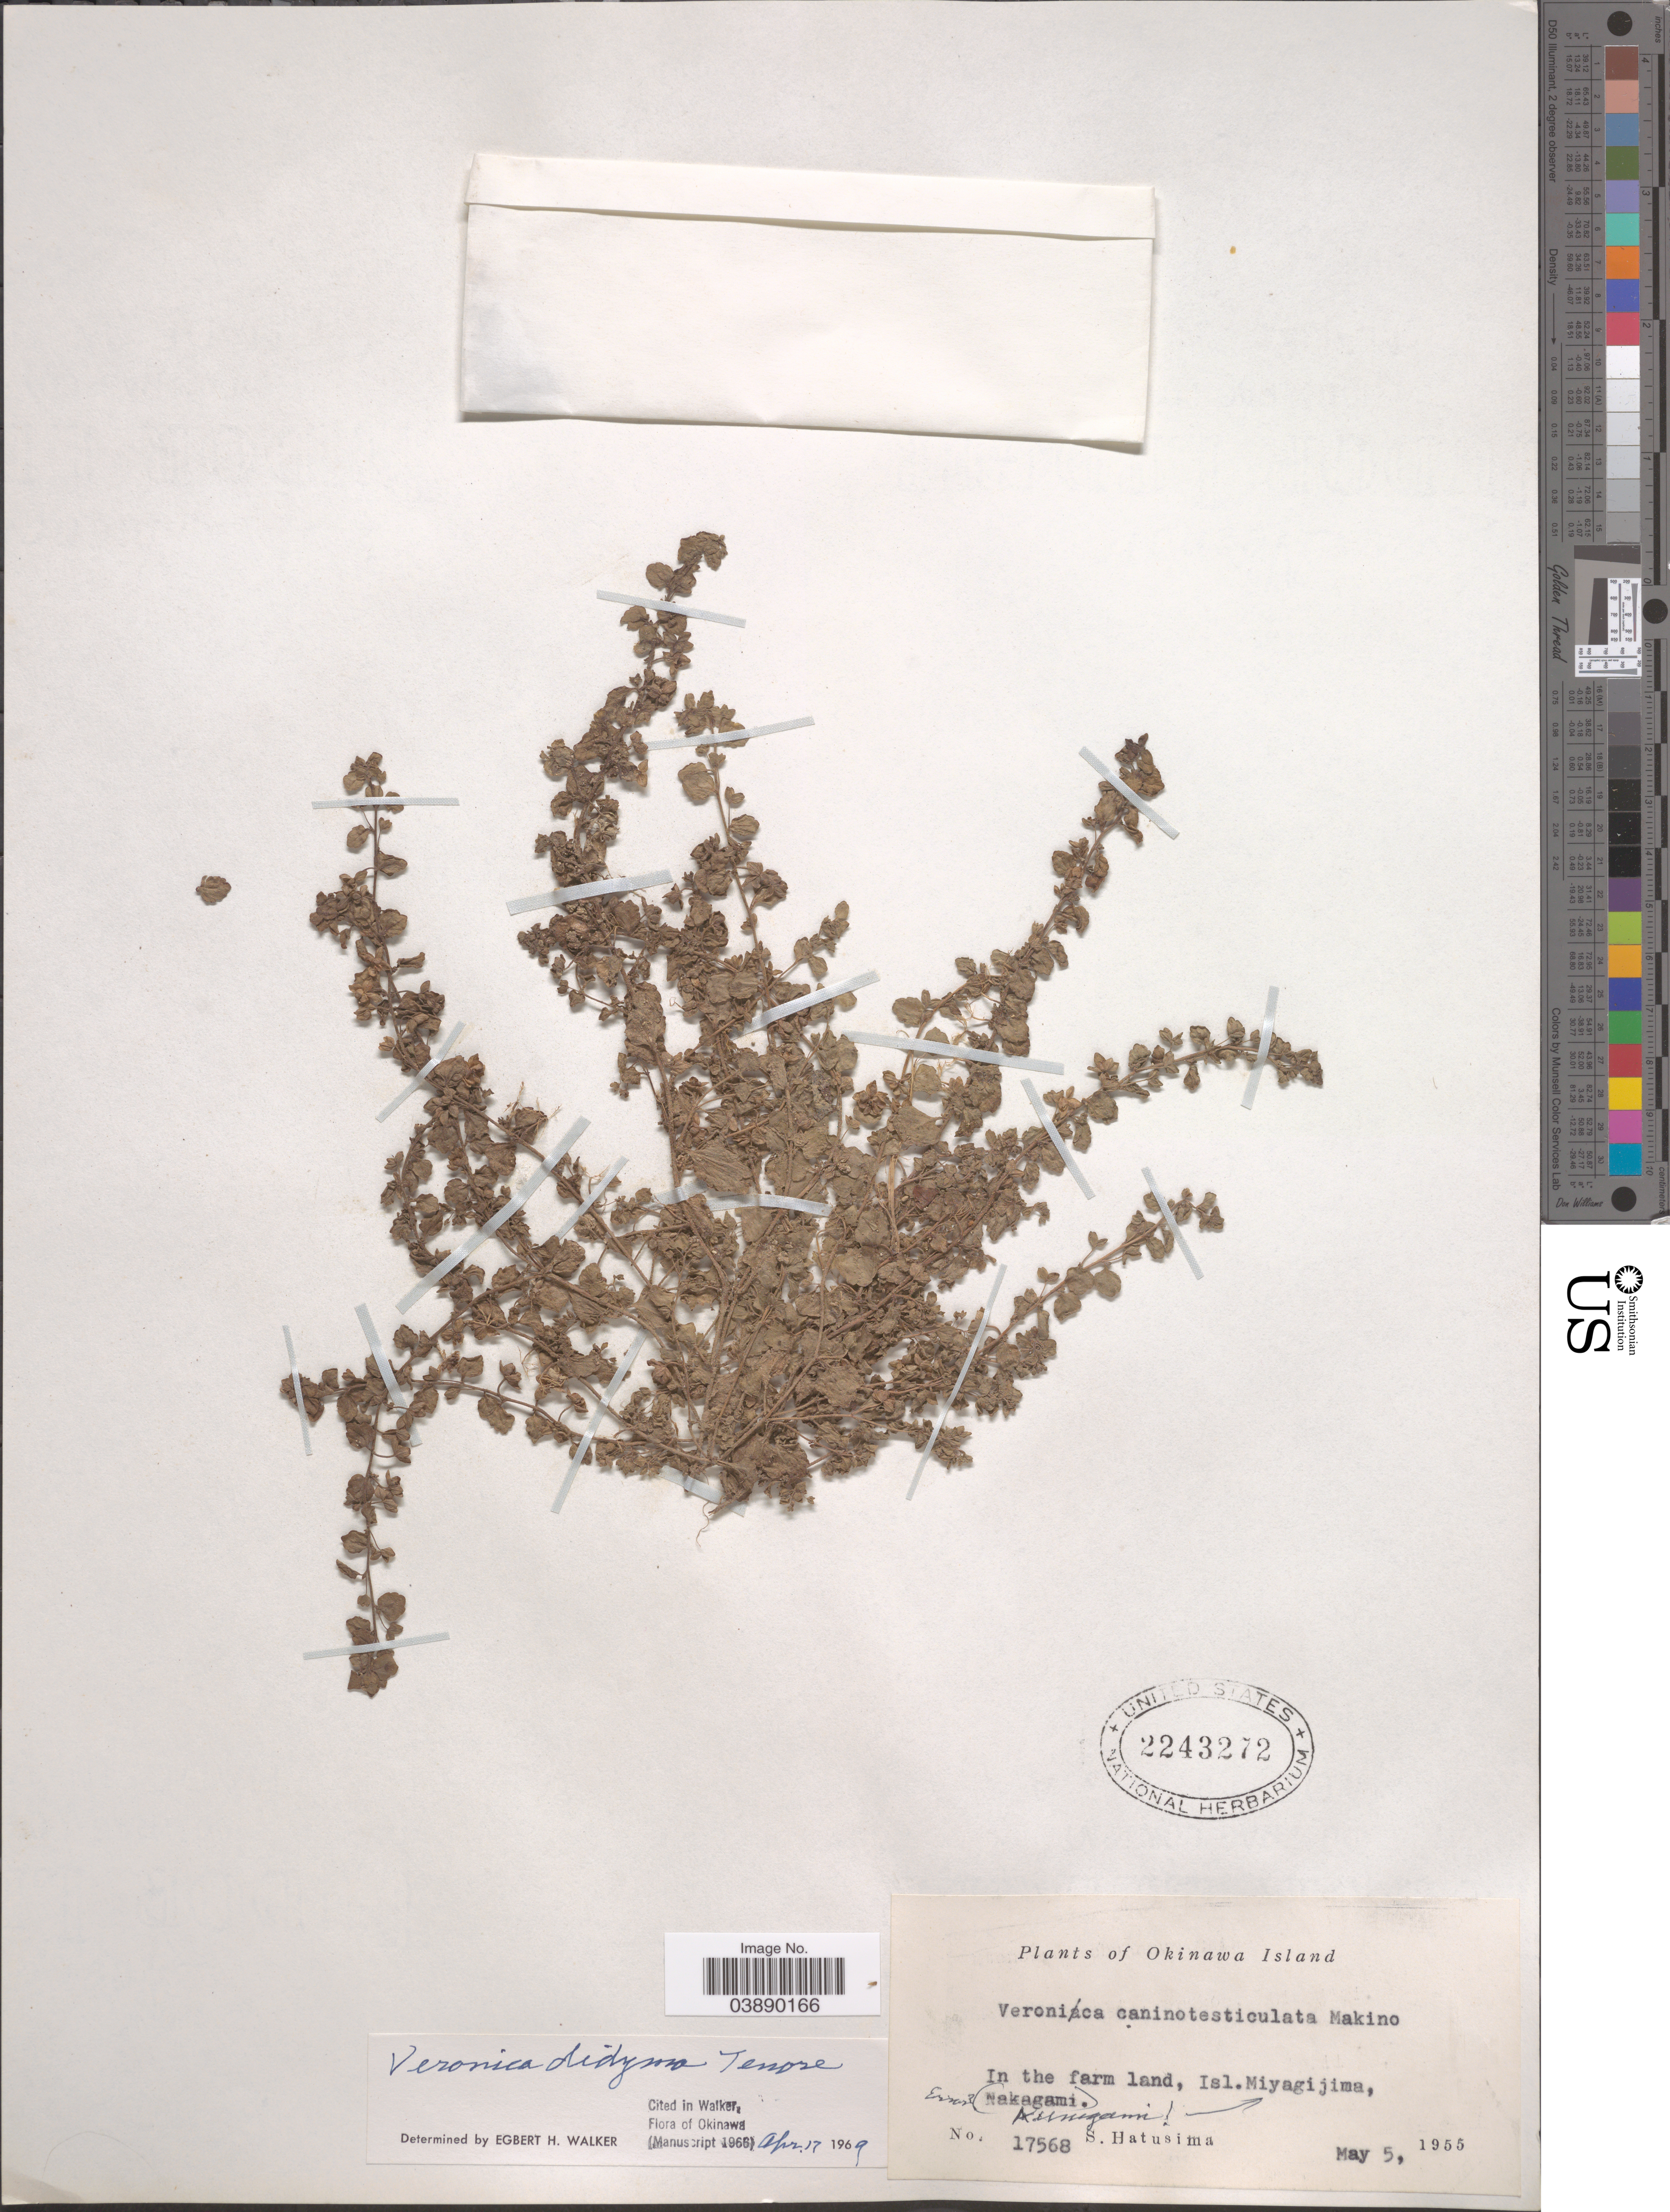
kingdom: Plantae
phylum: Tracheophyta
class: Magnoliopsida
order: Lamiales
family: Plantaginaceae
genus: Veronica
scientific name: Veronica didyma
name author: Ten.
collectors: S. Hatusima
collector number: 17568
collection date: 1955-05-05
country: Japan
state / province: Okinawa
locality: Okinawa Island. In the farm land, Isl. Miyagijima. (Nakagami). A. Unigami.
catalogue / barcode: US 2243272